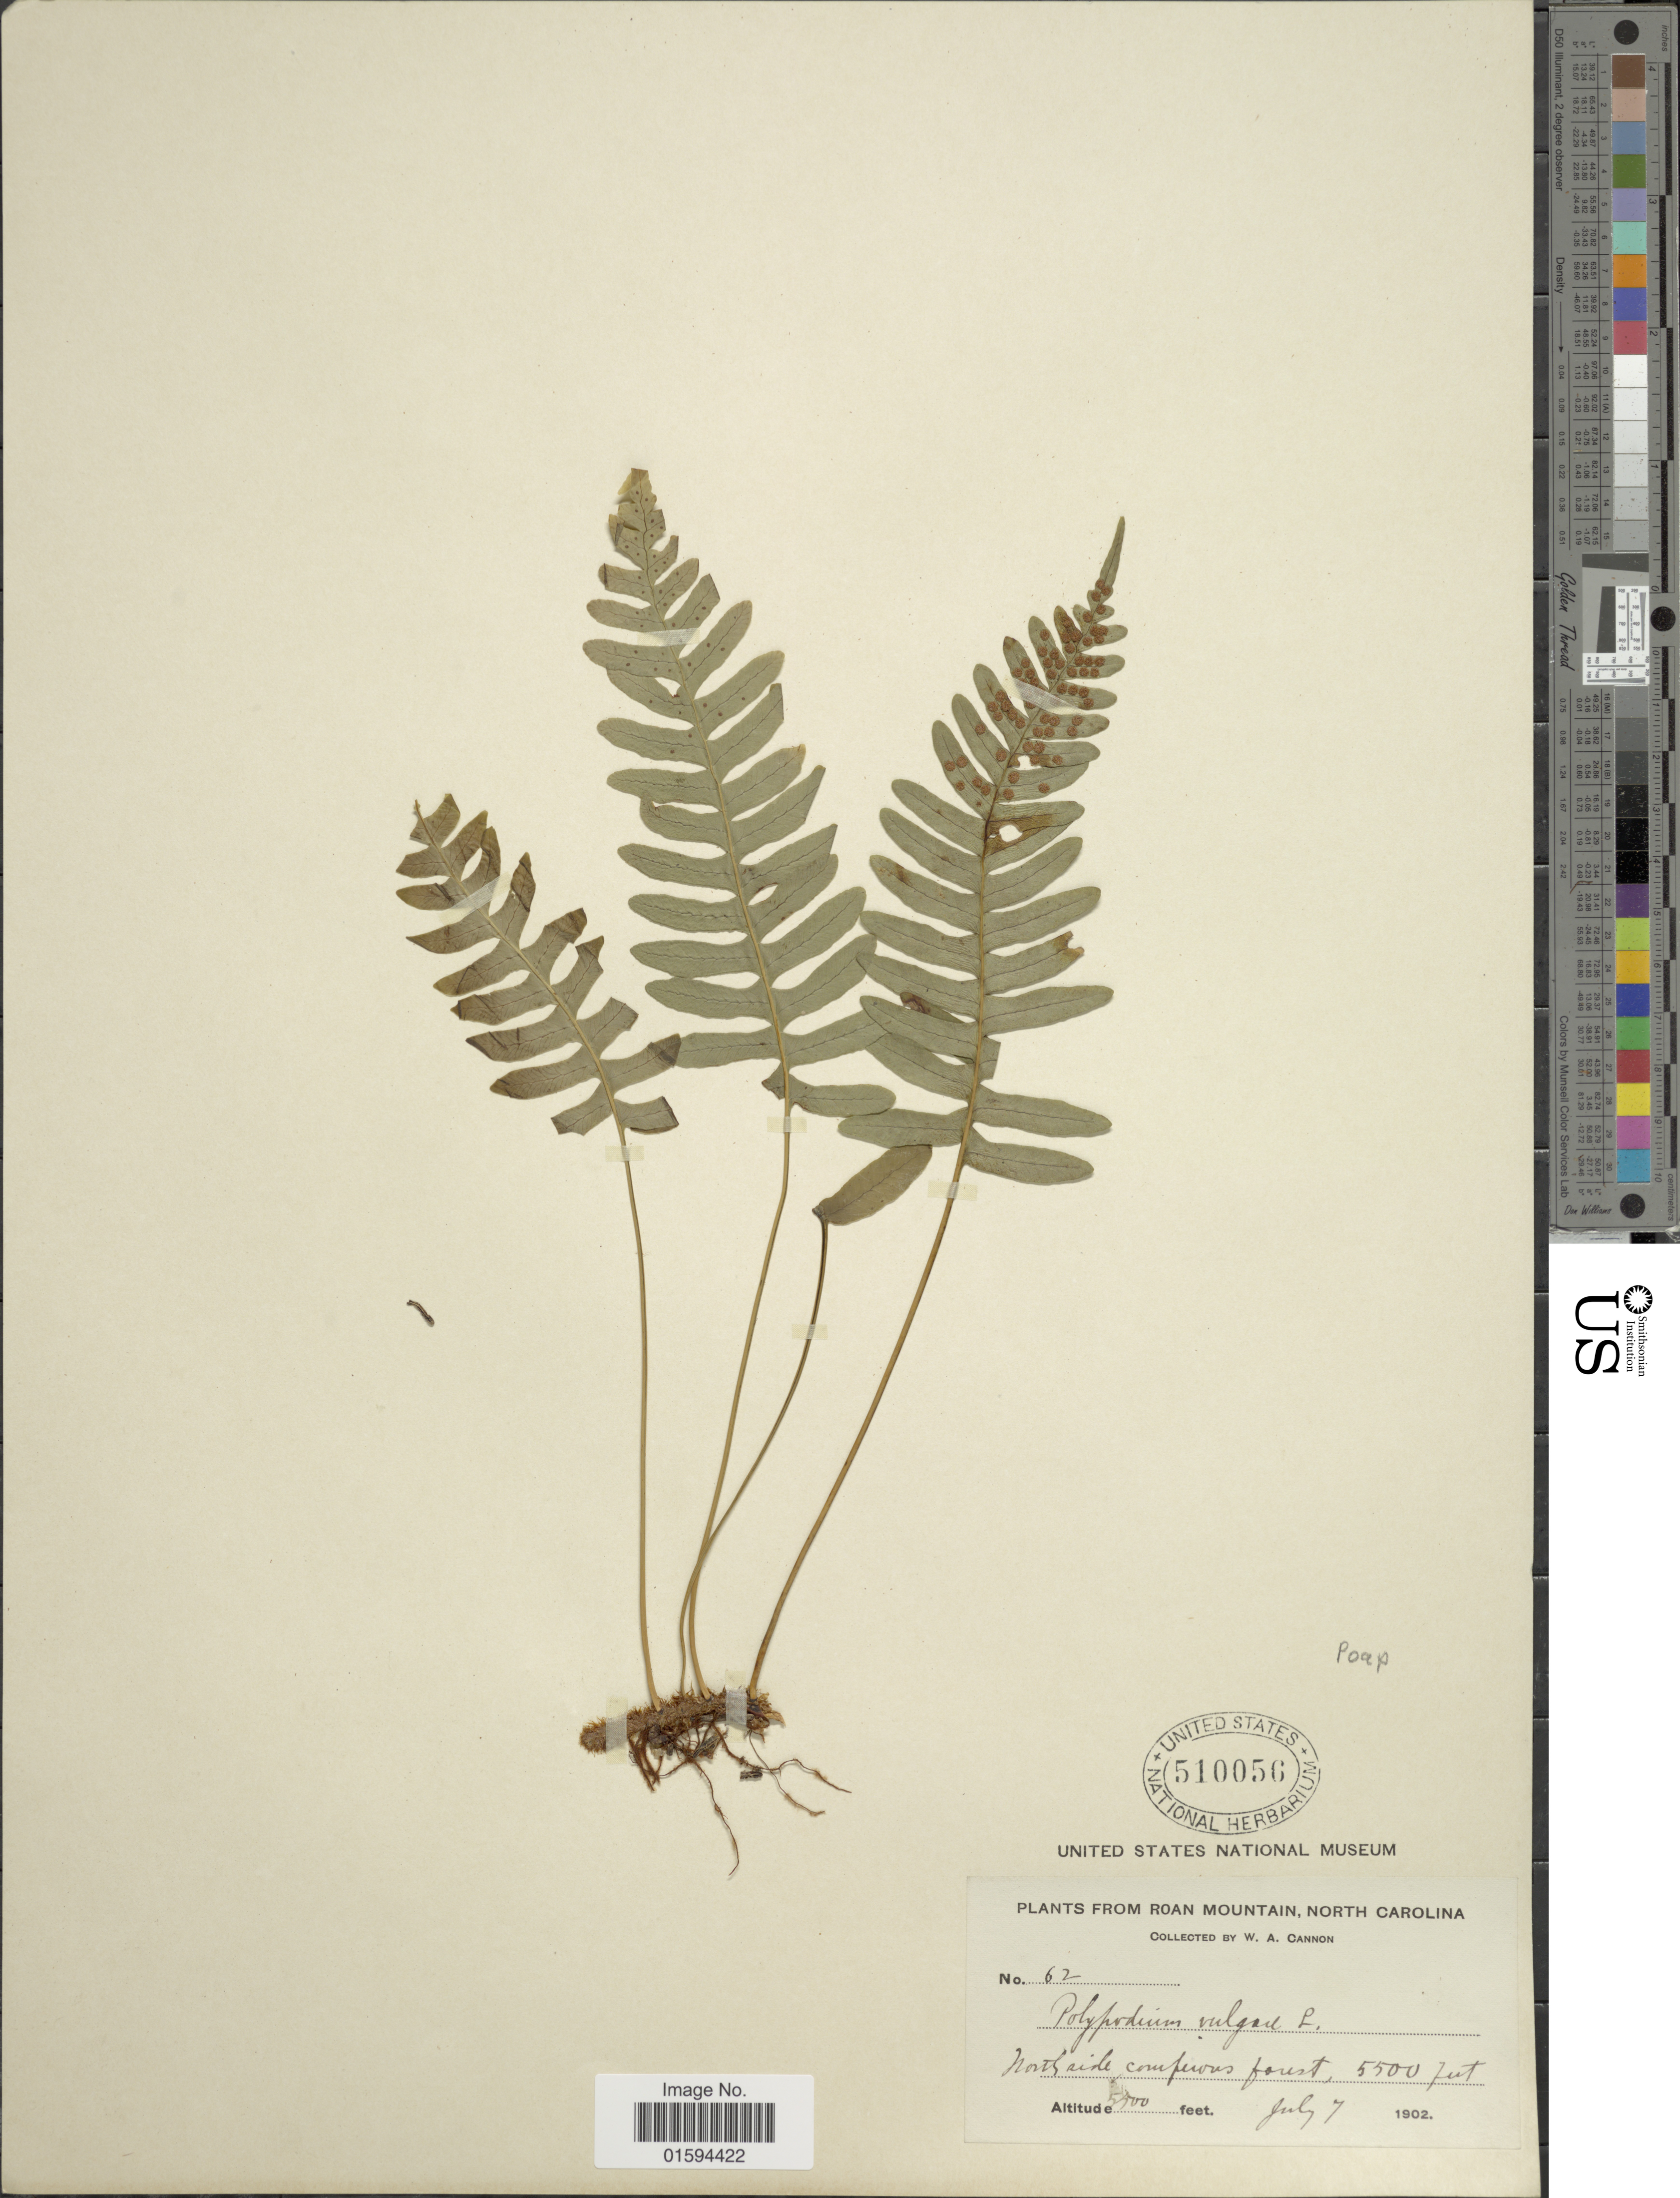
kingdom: Plantae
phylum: Tracheophyta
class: Polypodiopsida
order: Polypodiales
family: Polypodiaceae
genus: Polypodium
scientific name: Polypodium appalachianum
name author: Haufler & Windham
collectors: W. Cannon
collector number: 62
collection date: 1902-07-07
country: United States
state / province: North Carolina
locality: Roan Mountain, north side coniferous forest.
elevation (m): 1676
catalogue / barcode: US 510056